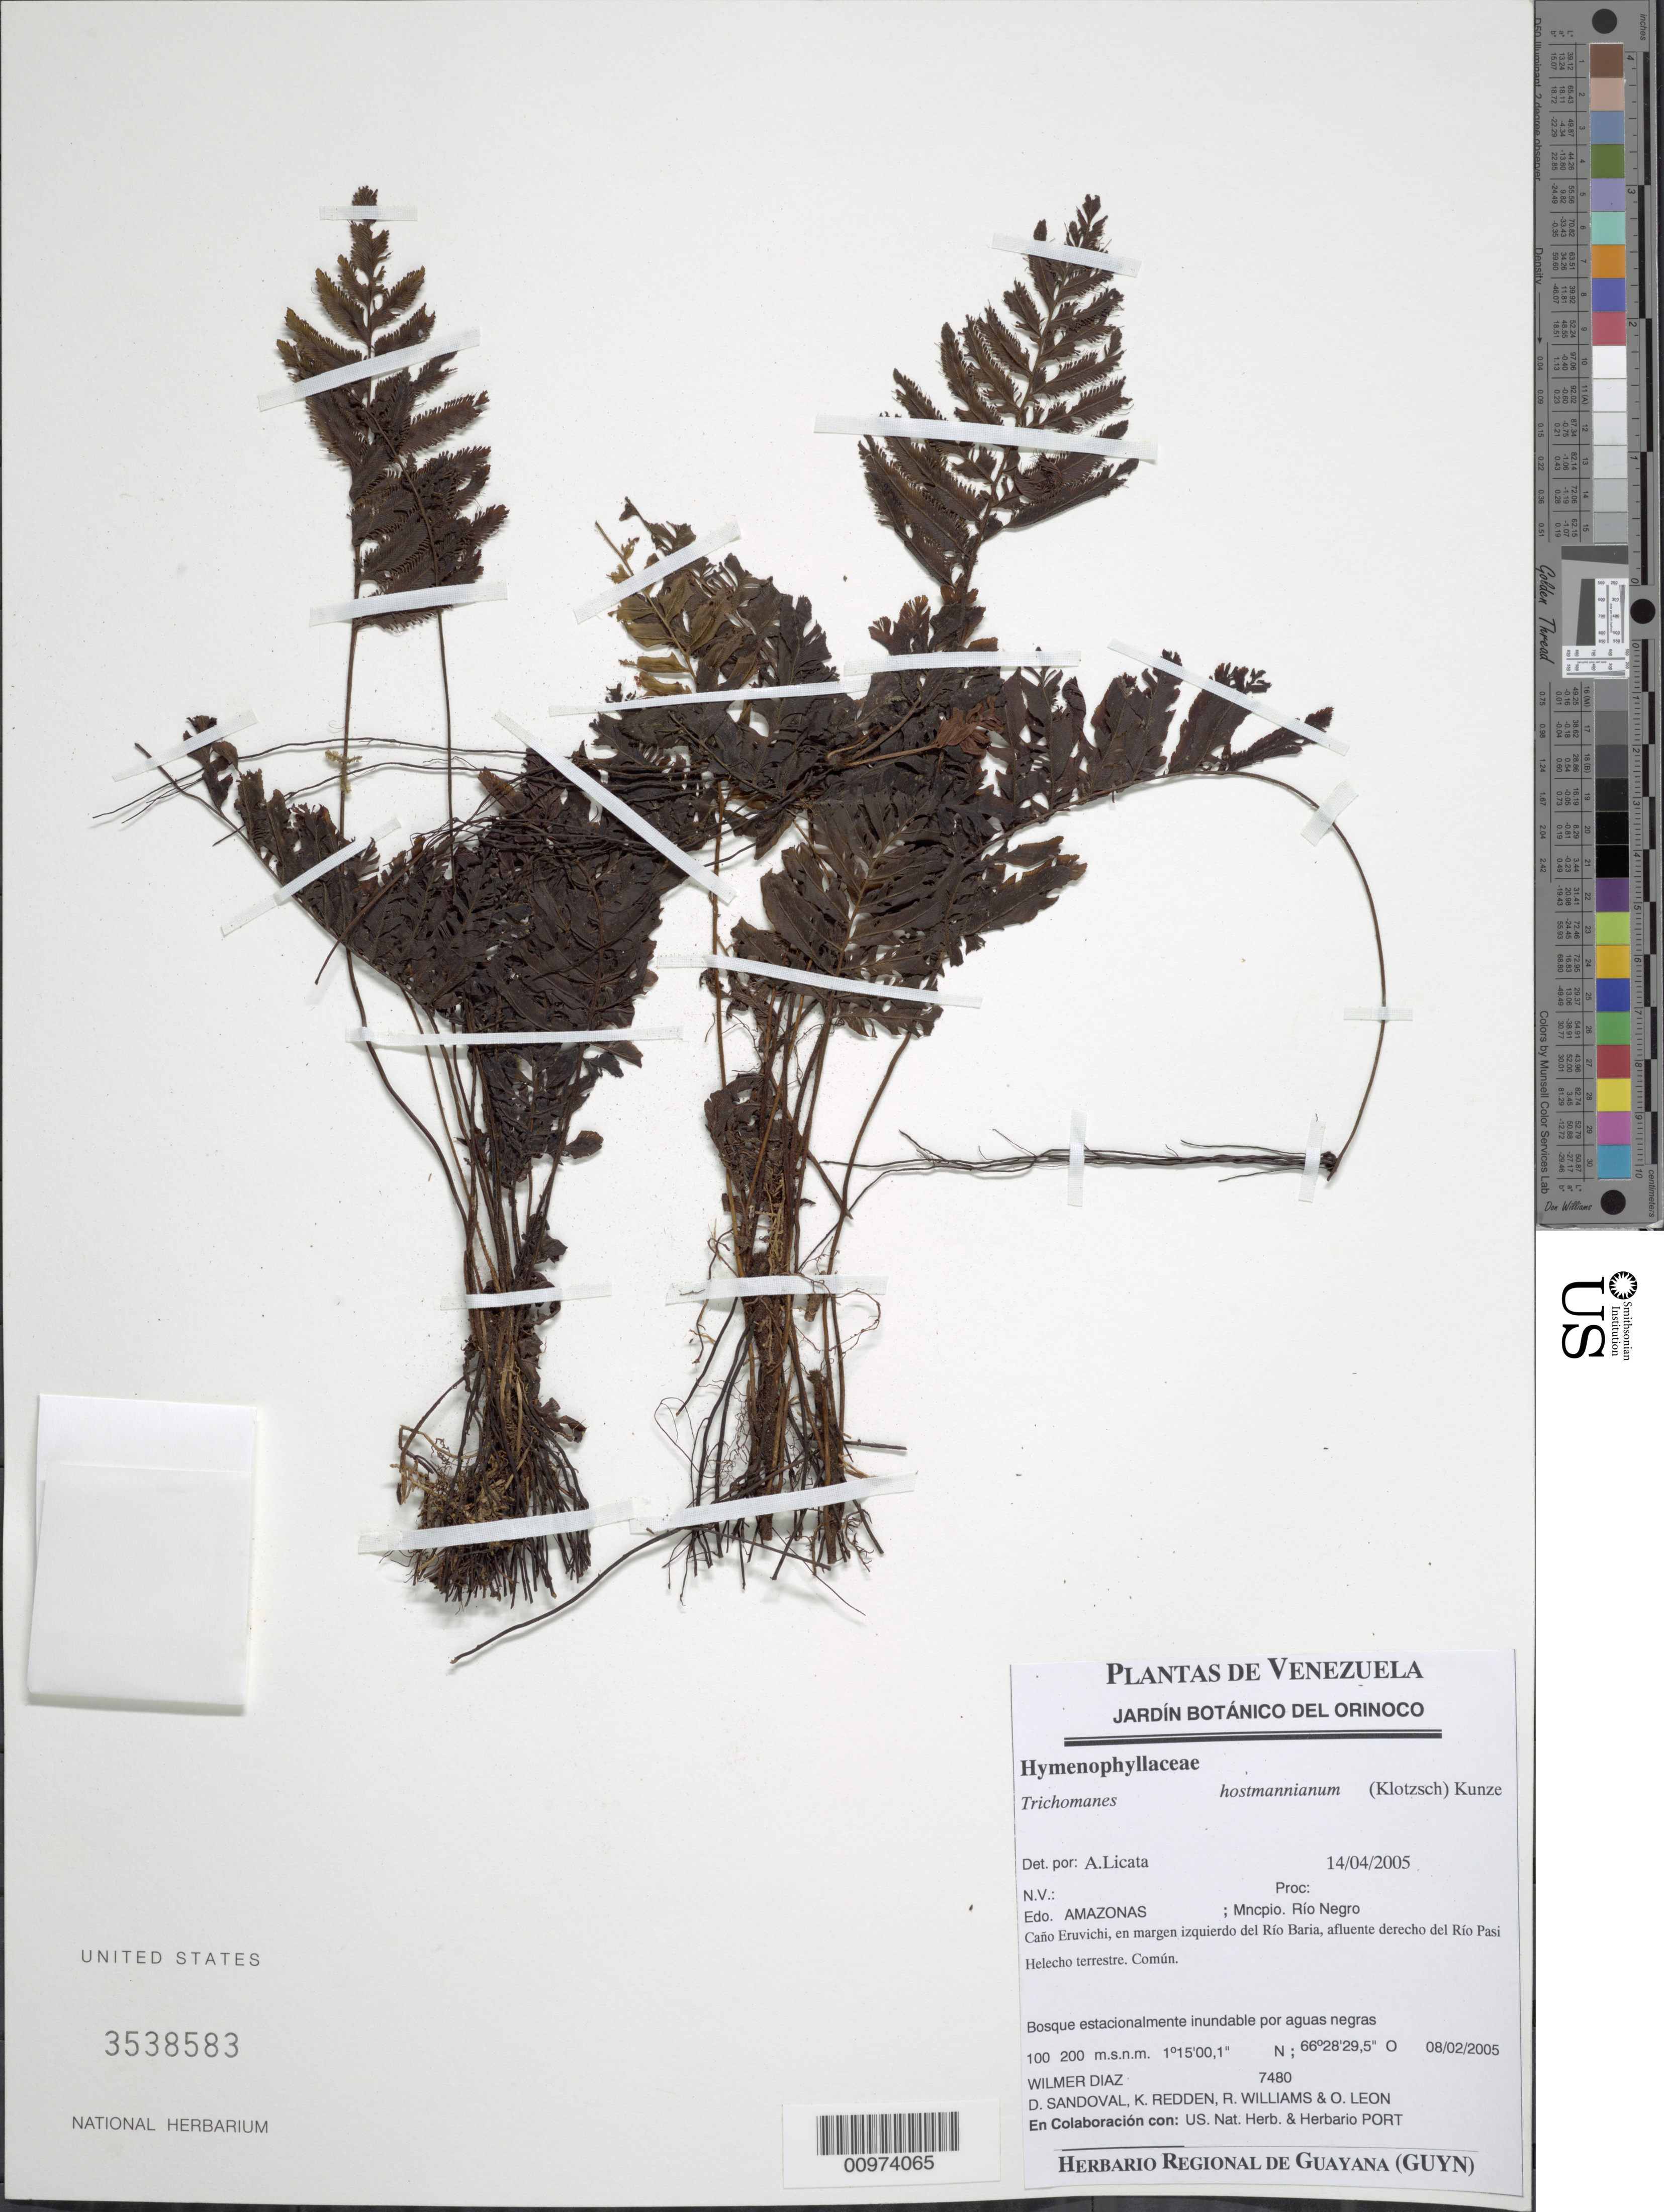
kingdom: Plantae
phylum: Tracheophyta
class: Polypodiopsida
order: Hymenophyllales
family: Hymenophyllaceae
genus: Trichomanes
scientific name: Trichomanes hostmannianum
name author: (Klotzsch) Kunze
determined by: Licata, A., (PORT), Univ. Nac. Exp. de los Llanos Ezequiel Zamora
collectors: W. Díaz P., D. Sandoval, K. M. Redden, R. Williams & O. León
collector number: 7480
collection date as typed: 8-Feb-05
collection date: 2005-02-08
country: Venezuela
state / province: Amazonas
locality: Mun. Río Negro, Caño Eruvichi, en margen izquierdo Río Baria, afluente derecho del Río Pasimoni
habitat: Bosque estacionalmente inundable por aguas negras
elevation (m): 100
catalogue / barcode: US 3538583